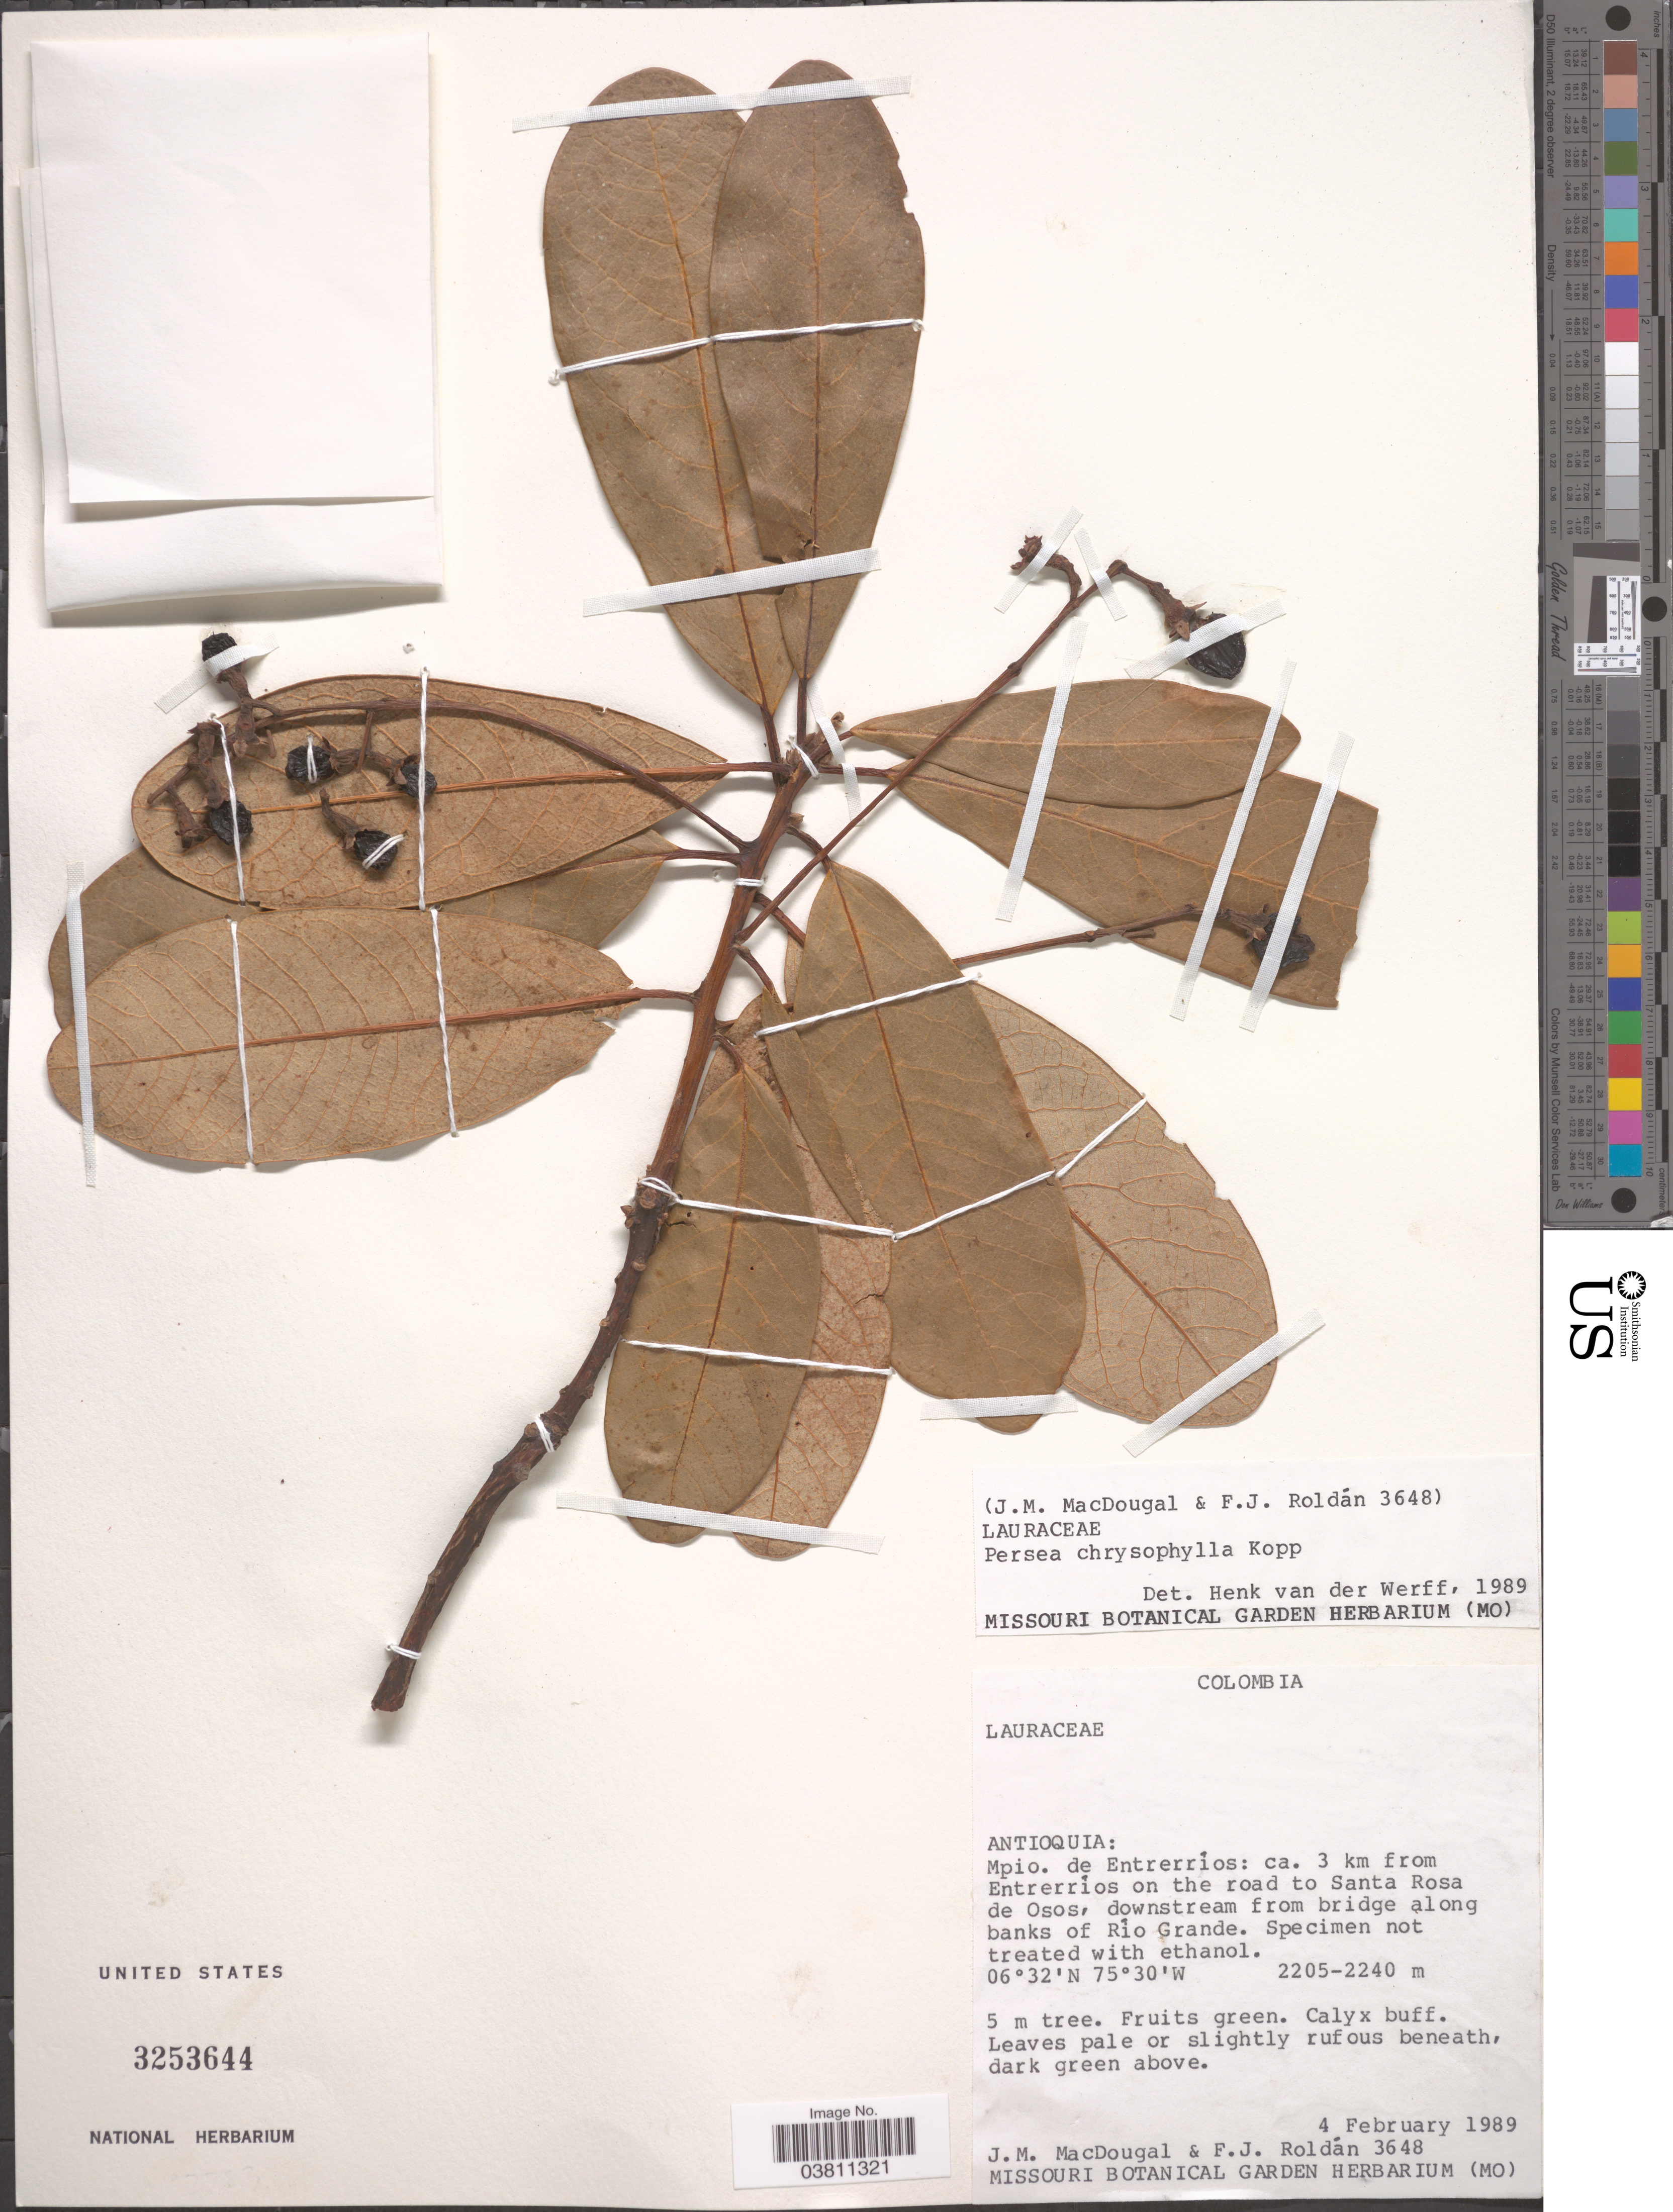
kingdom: Plantae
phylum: Tracheophyta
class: Magnoliopsida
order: Laurales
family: Lauraceae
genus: Persea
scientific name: Persea chrysophylla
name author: L.E. Kopp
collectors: J. M. MacDougal & F. J. Roldán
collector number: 3648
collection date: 1989-02-04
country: Colombia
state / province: Antioquia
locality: Mpio. de Entrerríos: ca. 3 km from Entrerríos on the road to Santa Rosa de Osos, downstream from bridge along banks of Río Grande.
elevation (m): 2205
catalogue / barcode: US 3253644